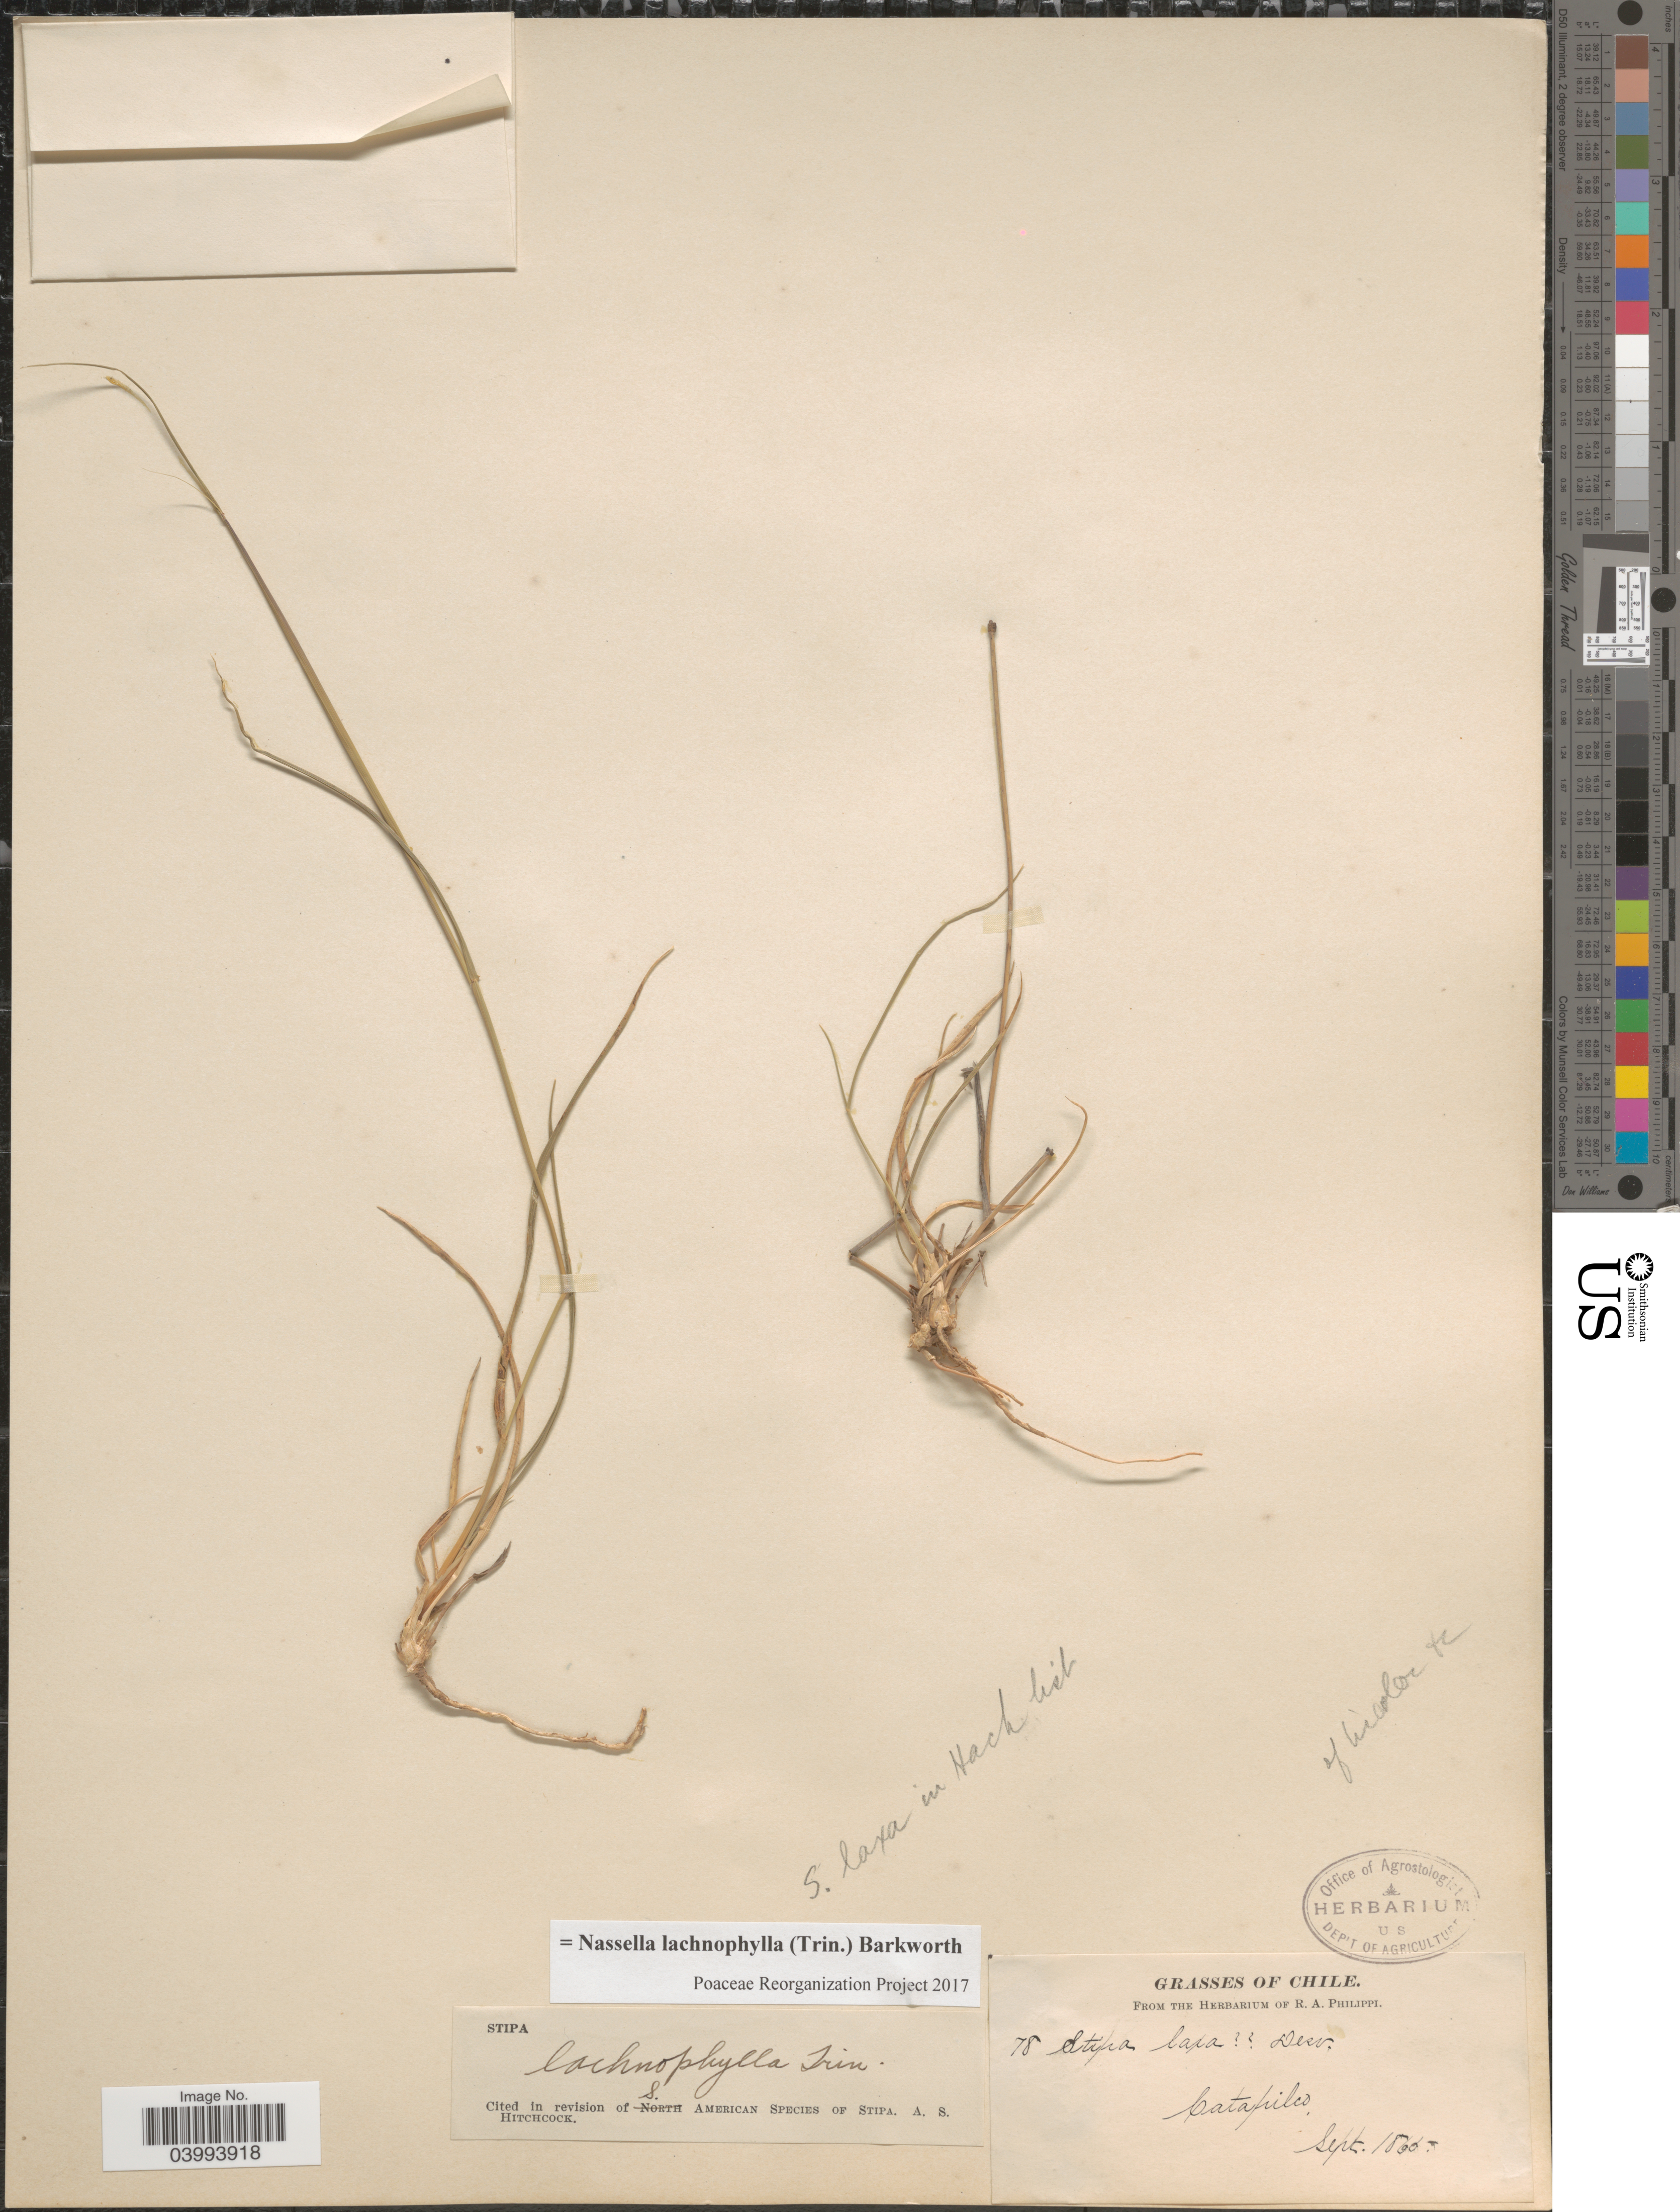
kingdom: Plantae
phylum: Tracheophyta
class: Liliopsida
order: Poales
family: Poaceae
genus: Nassella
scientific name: Nassella lachnophylla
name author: (Trin.) Barkworth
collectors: ex. herb. R.A. Philippi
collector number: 78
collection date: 1866-09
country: Chile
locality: Grasses of Chile. Catapilco.